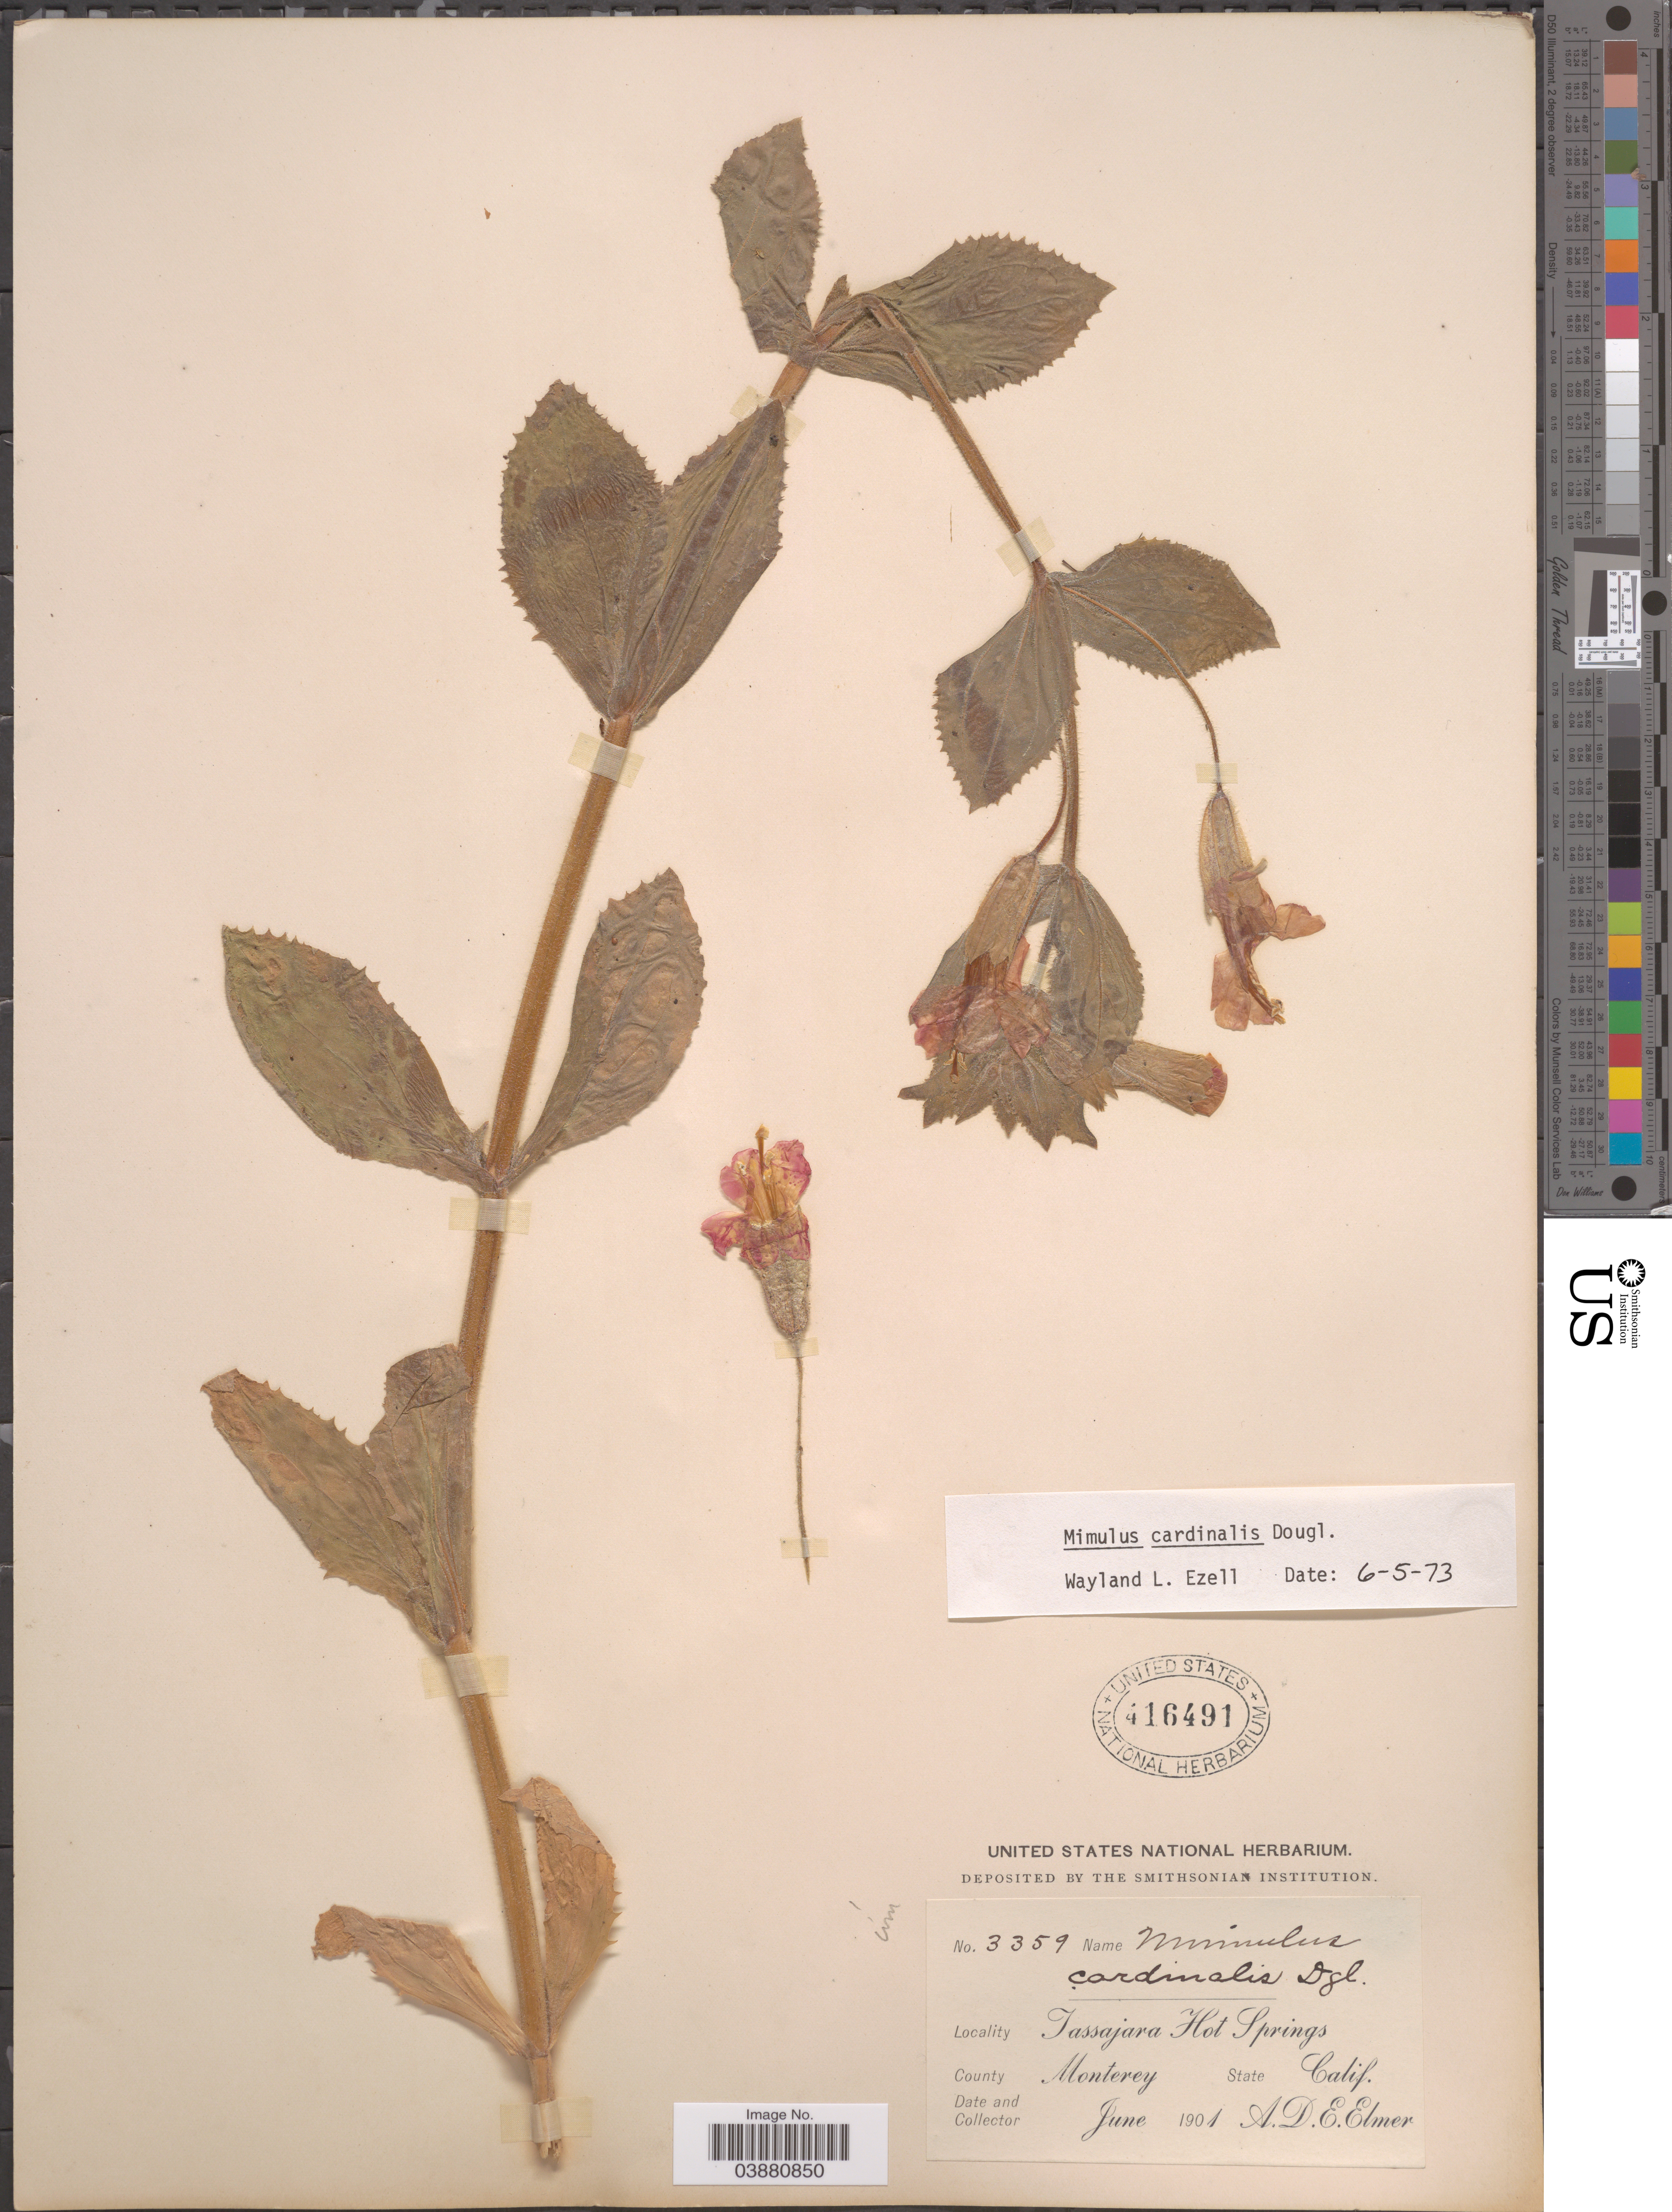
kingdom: Plantae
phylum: Tracheophyta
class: Magnoliopsida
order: Lamiales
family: Phrymaceae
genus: Mimulus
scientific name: Mimulus cardinalis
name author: Douglas ex Benth.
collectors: A. D. E. Elmer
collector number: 3359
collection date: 1901-06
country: United States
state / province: California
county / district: Monterey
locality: Tassajara Hot Springs. County Monterey.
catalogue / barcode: US 416491